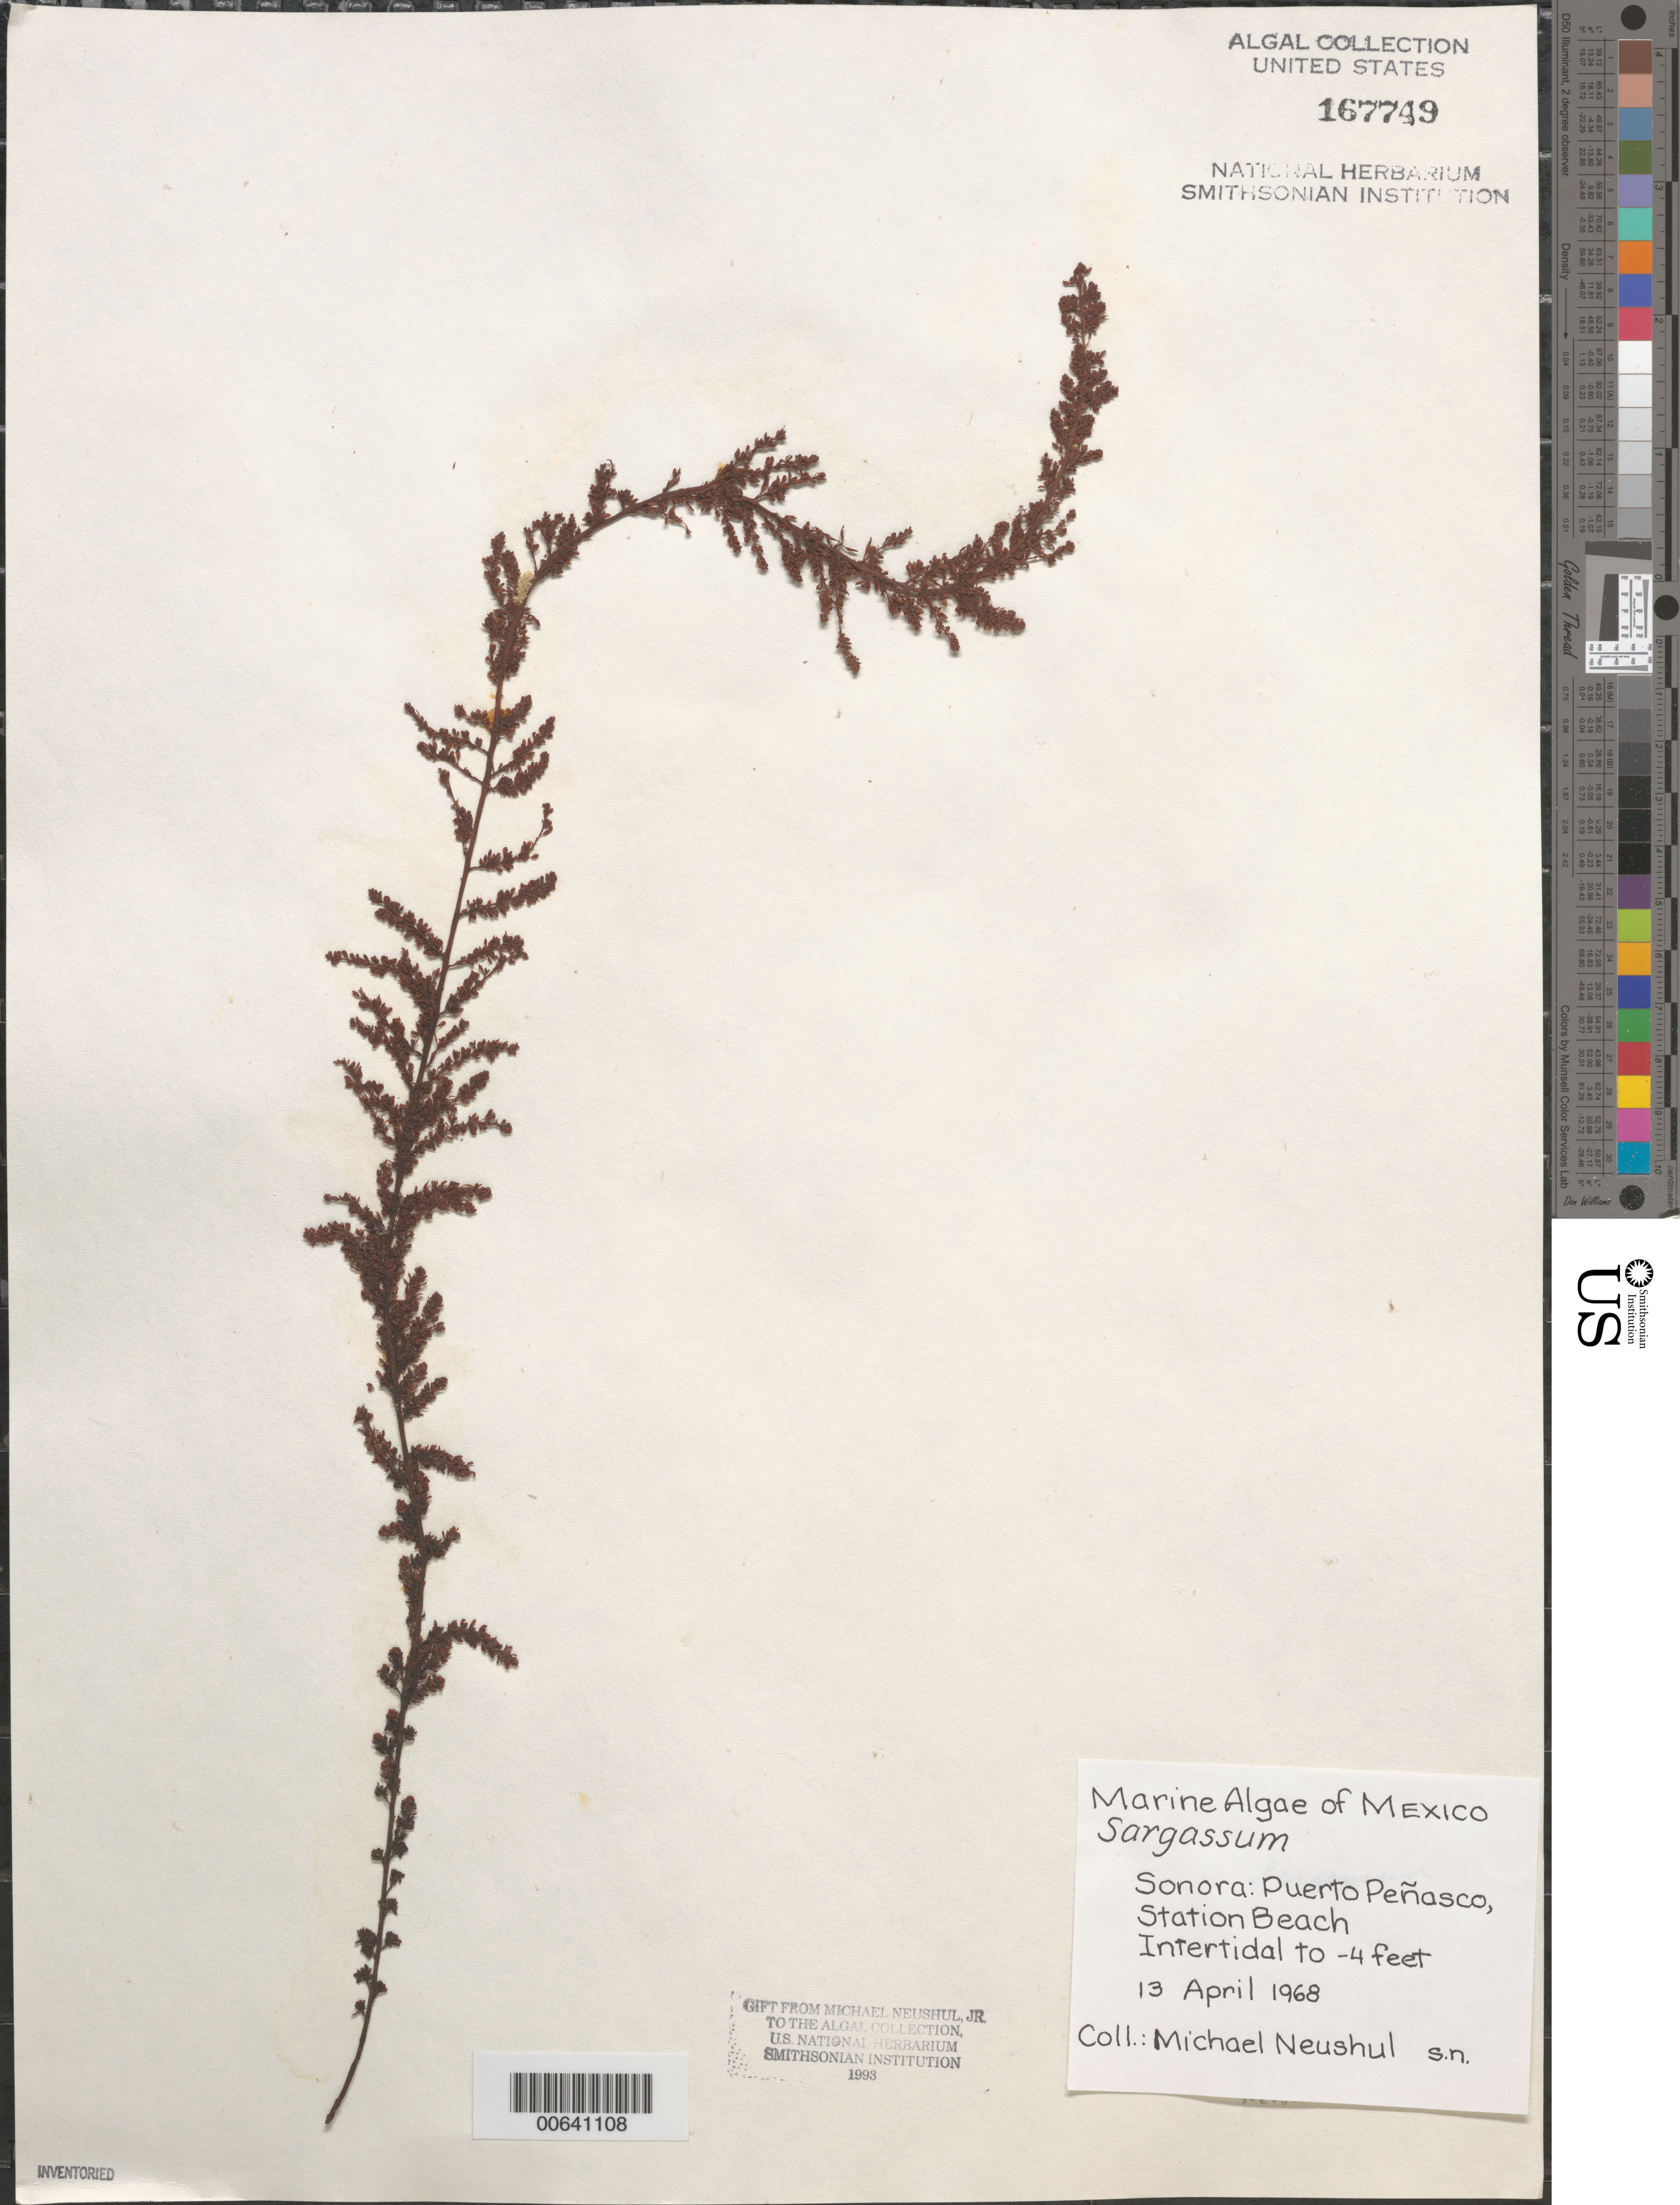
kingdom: Chromista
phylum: Ochrophyta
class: Phaeophyceae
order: Fucales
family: Sargassaceae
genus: Sargassum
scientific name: Sargassum sp.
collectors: M. Neushul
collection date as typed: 13 Apr 1968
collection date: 1968-04-13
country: Mexico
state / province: Sonora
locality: Puerto Penasco, Playa Estacion (Station Beach)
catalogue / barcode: US 167749